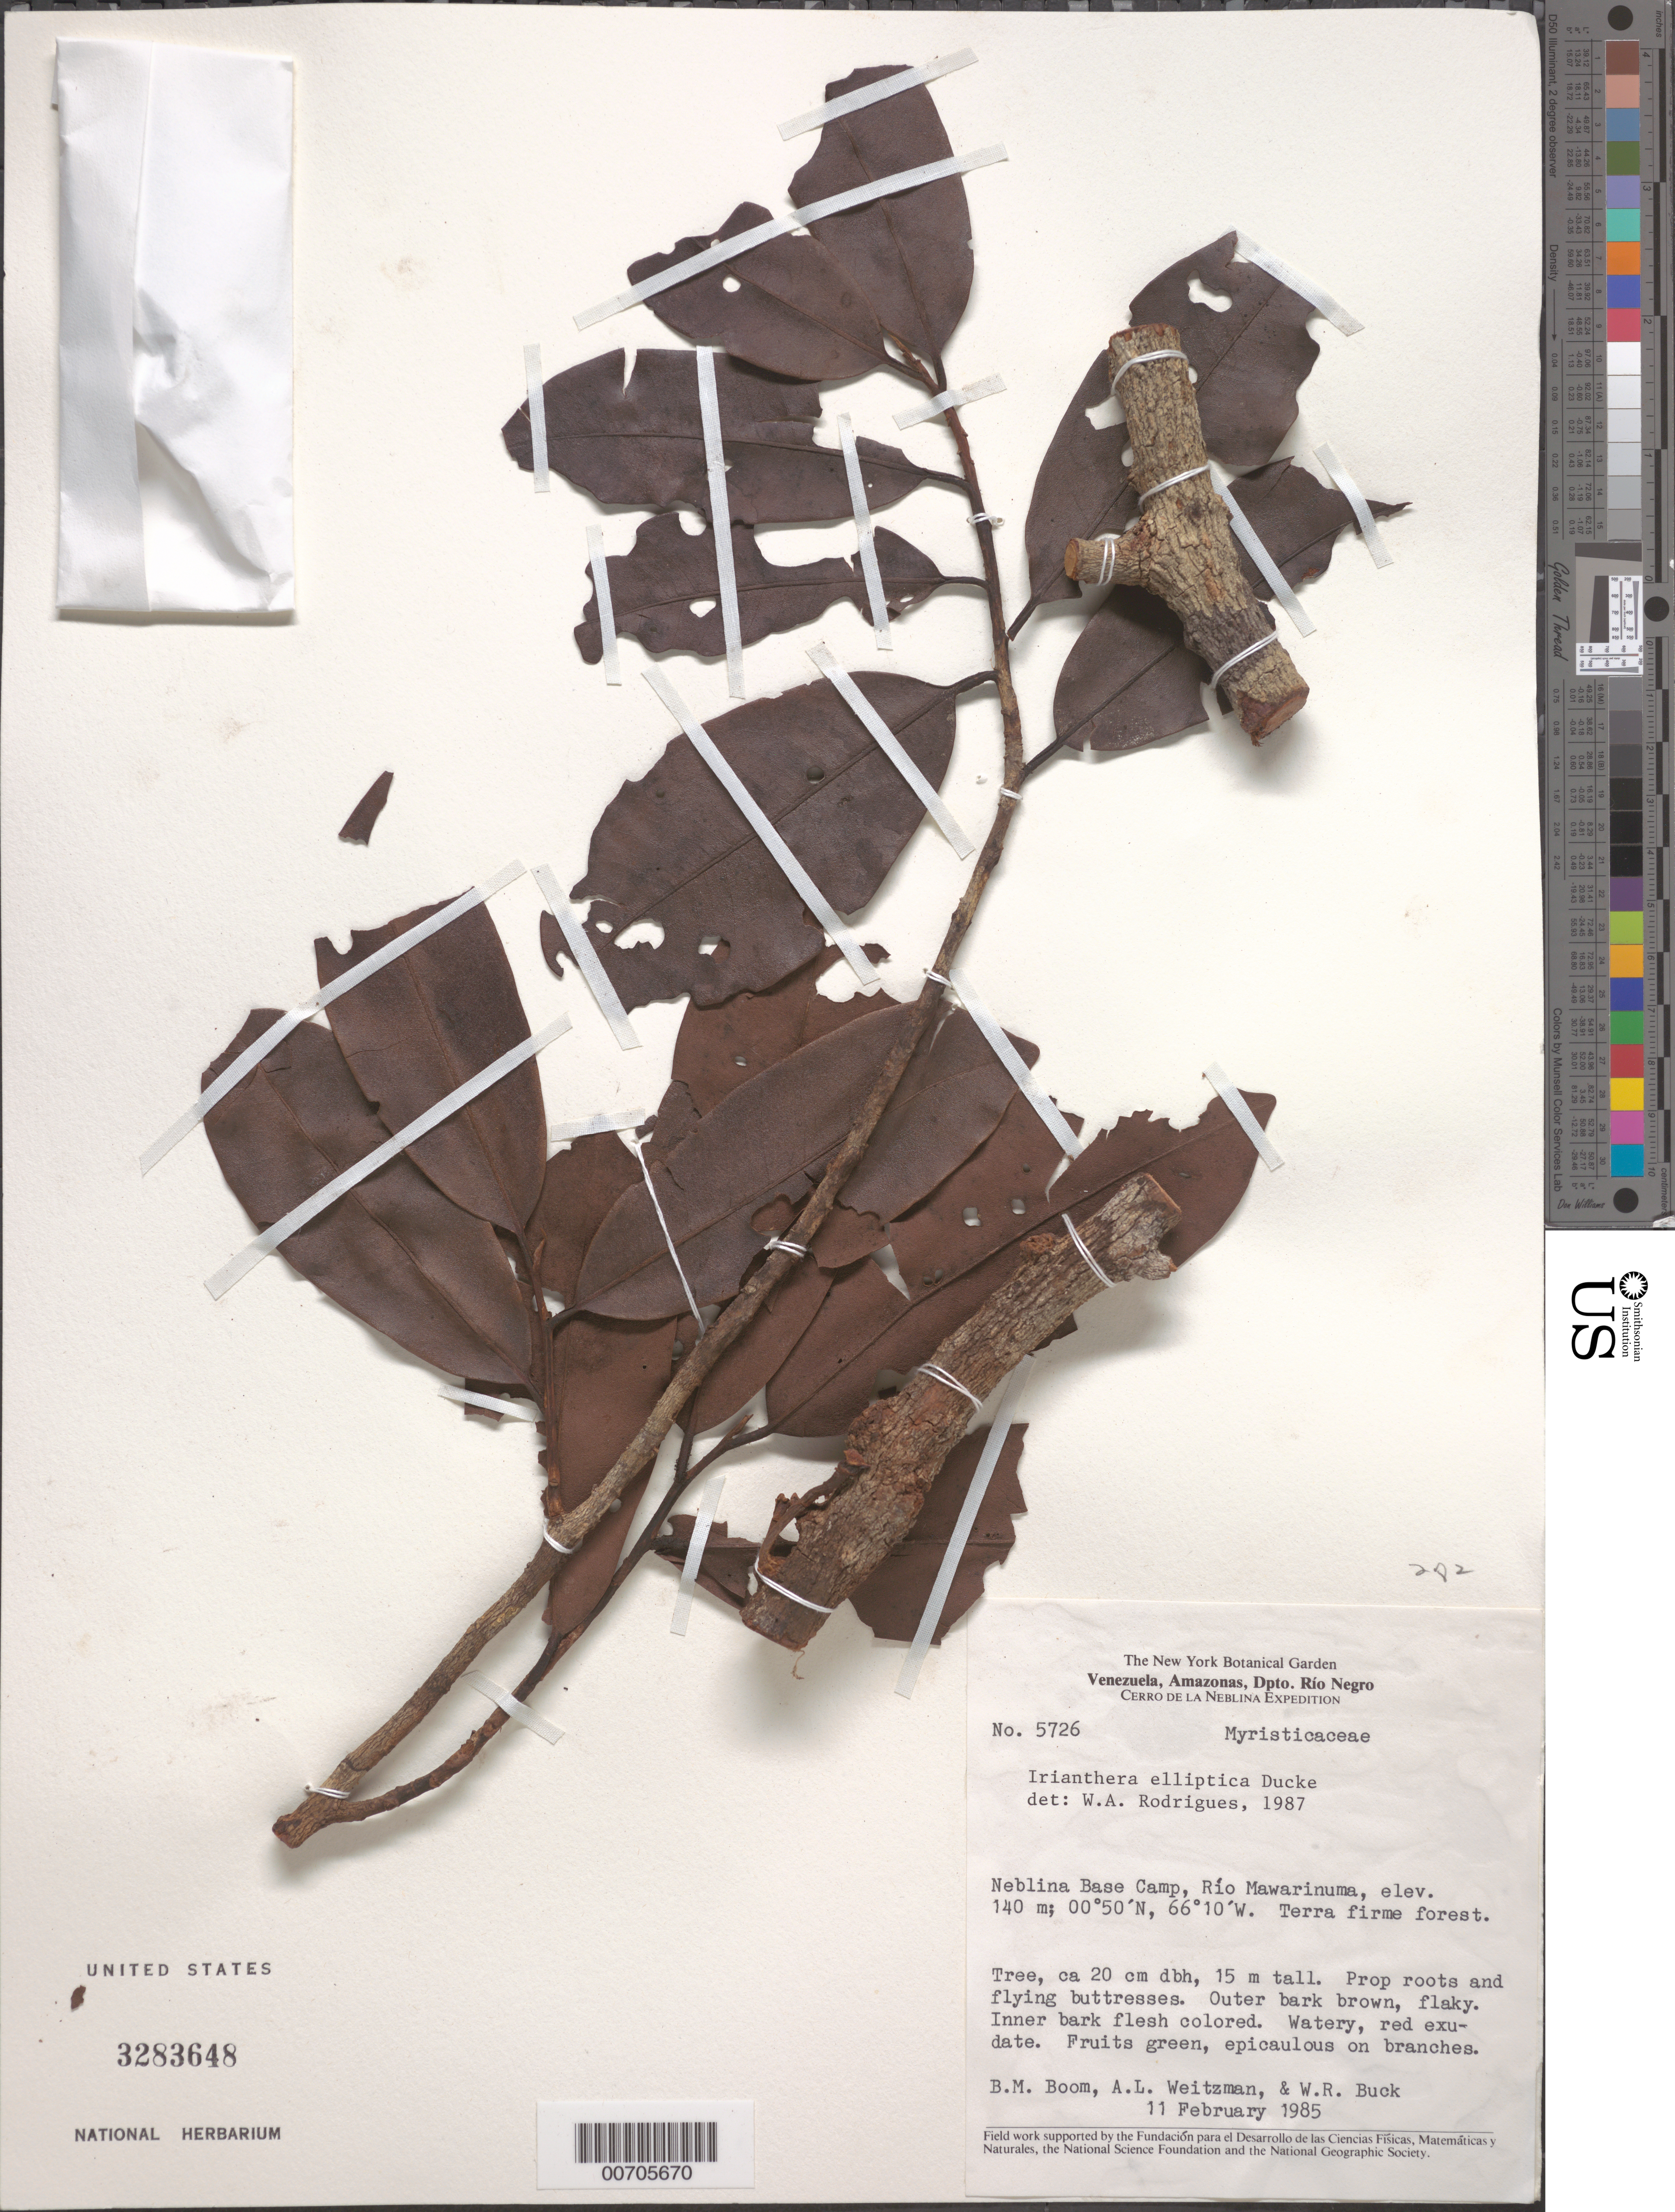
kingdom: Plantae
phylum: Tracheophyta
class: Magnoliopsida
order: Magnoliales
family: Myristicaceae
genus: Iryanthera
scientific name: Iryanthera elliptica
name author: Ducke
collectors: B. M. Boom, A. L. Weitzman & W. R. Buck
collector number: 5726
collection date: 1985-02-11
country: Venezuela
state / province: Amazonas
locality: Dpto. Río Negro. Cerro de la Neblina. Neblina Base Camp, Río Mawarinuma.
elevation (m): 140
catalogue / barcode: US 3283648